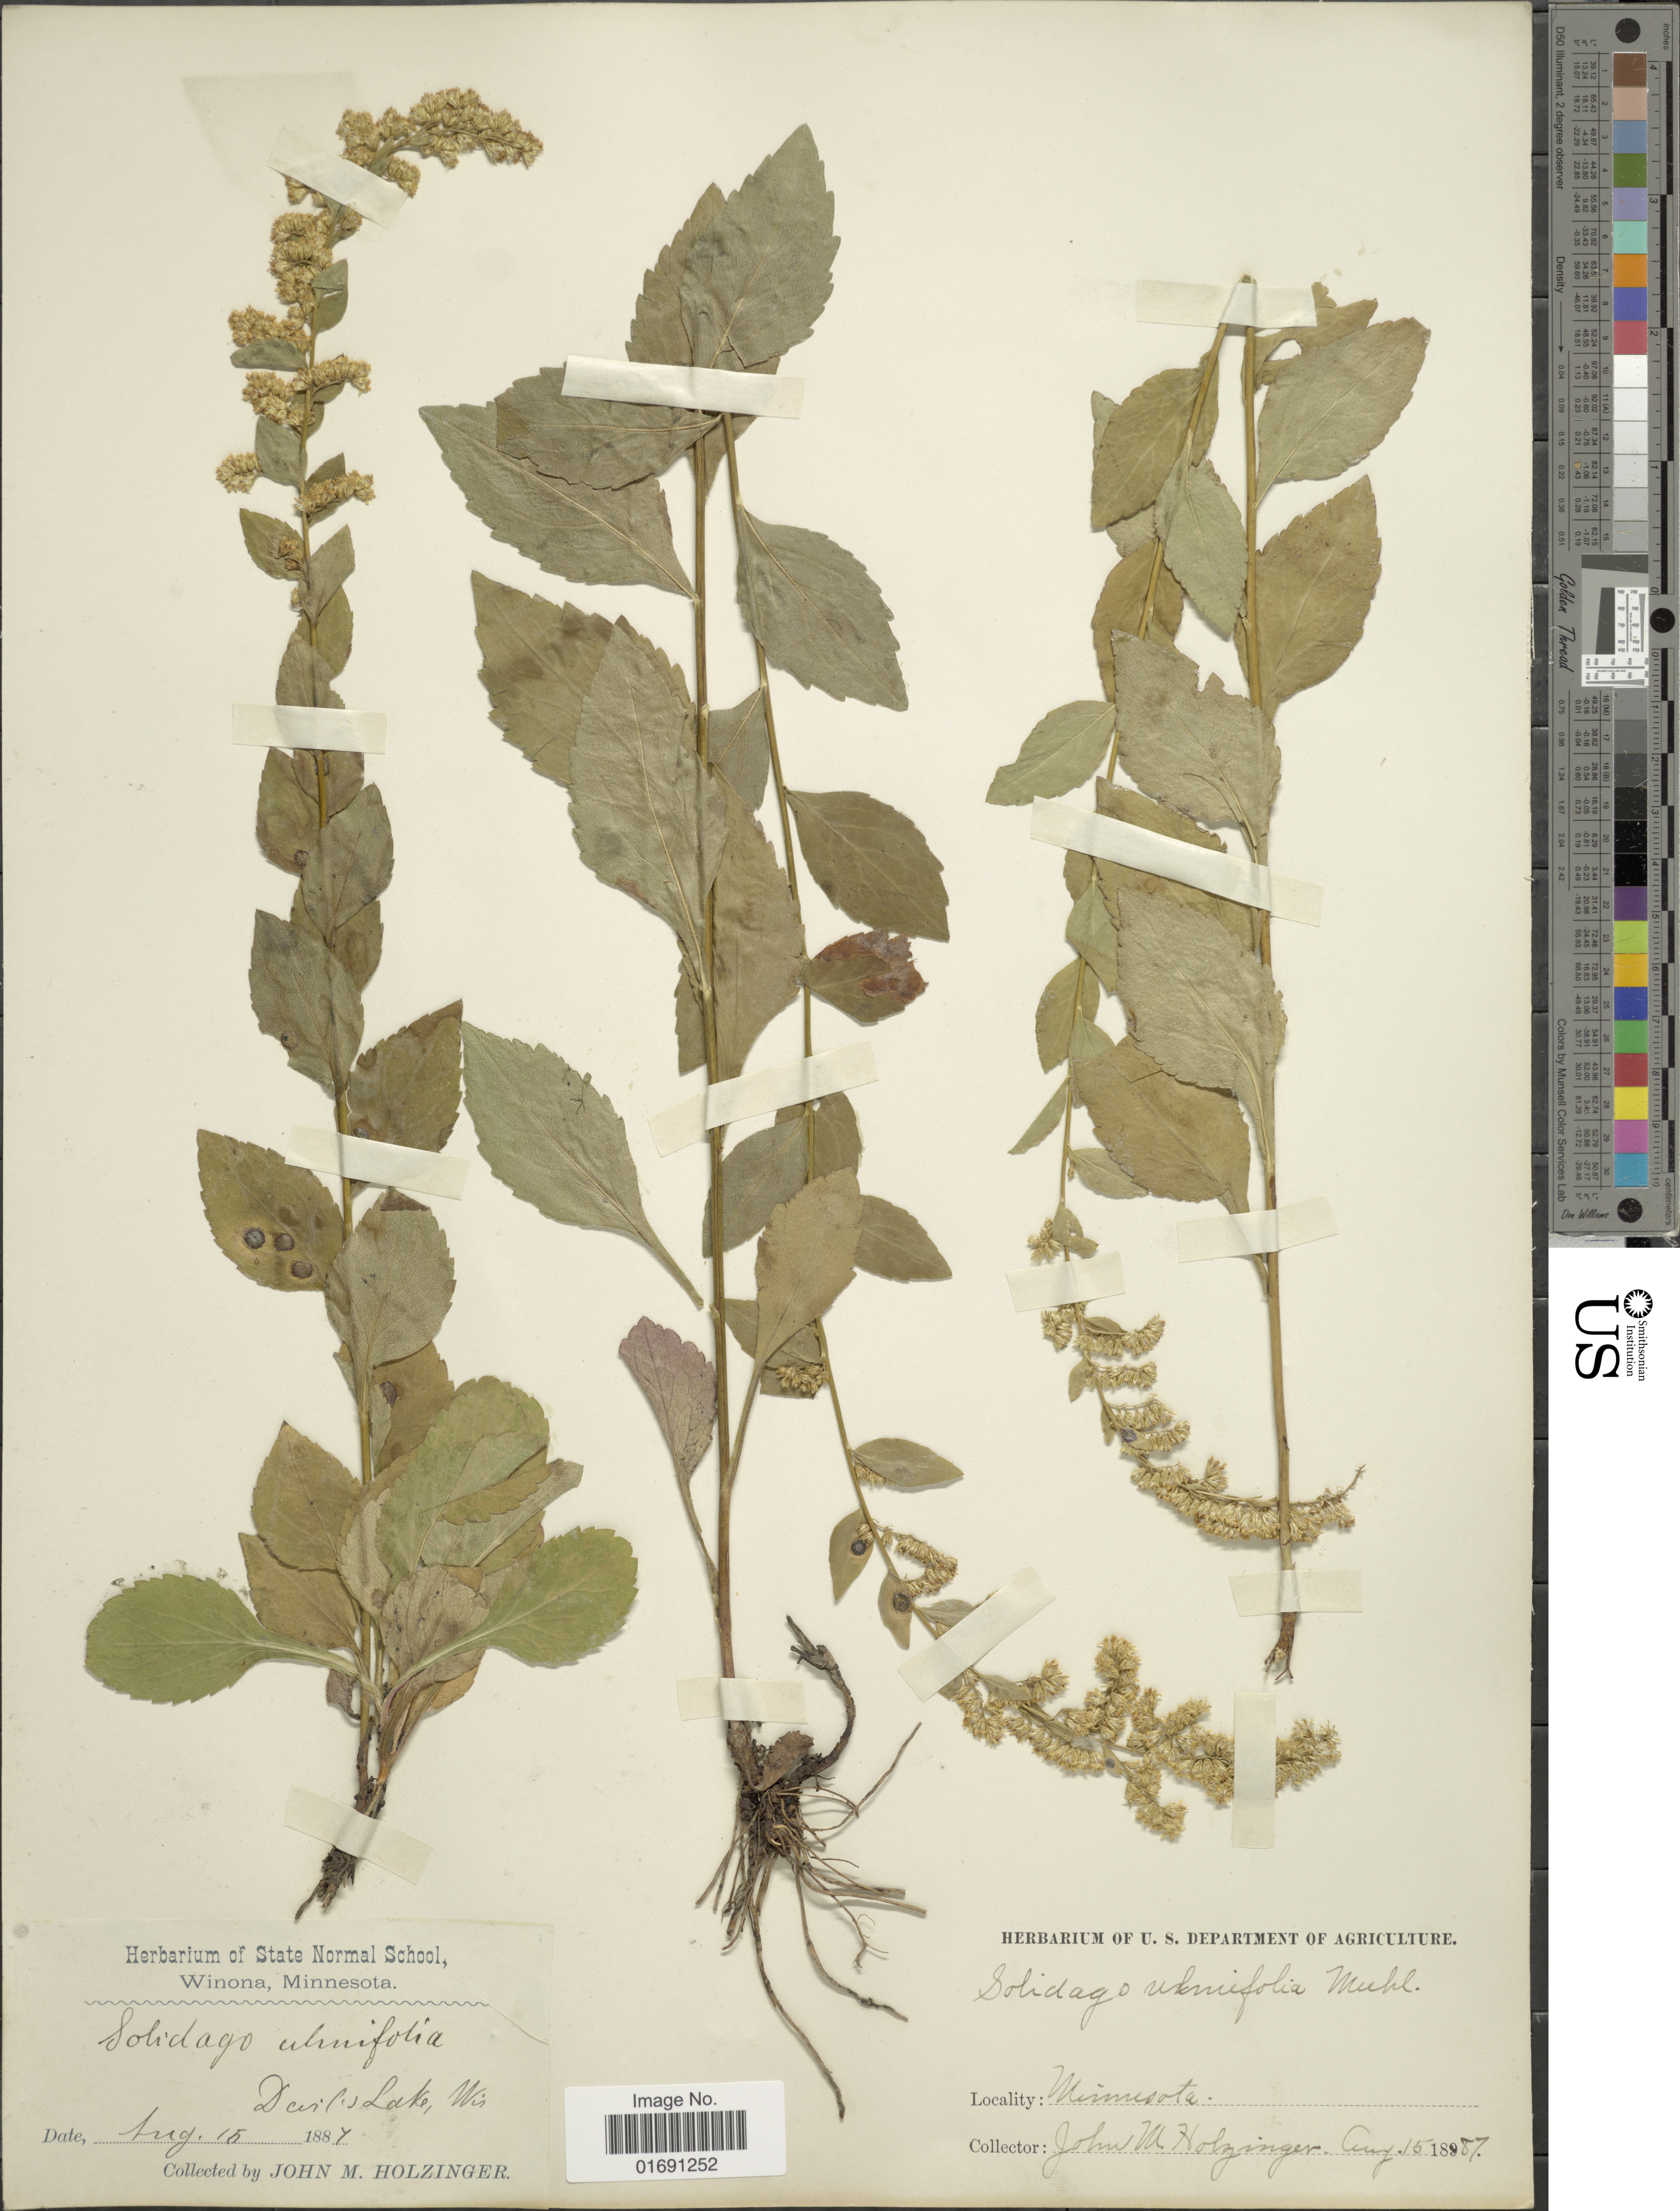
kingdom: Plantae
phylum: Tracheophyta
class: Magnoliopsida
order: Asterales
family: Asteraceae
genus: Solidago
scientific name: Solidago ulmifolia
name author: Muhl. ex Willd.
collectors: J. M. Holzinger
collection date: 1887-08-15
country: United States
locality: Devil's Lake, Wis. Minnesota